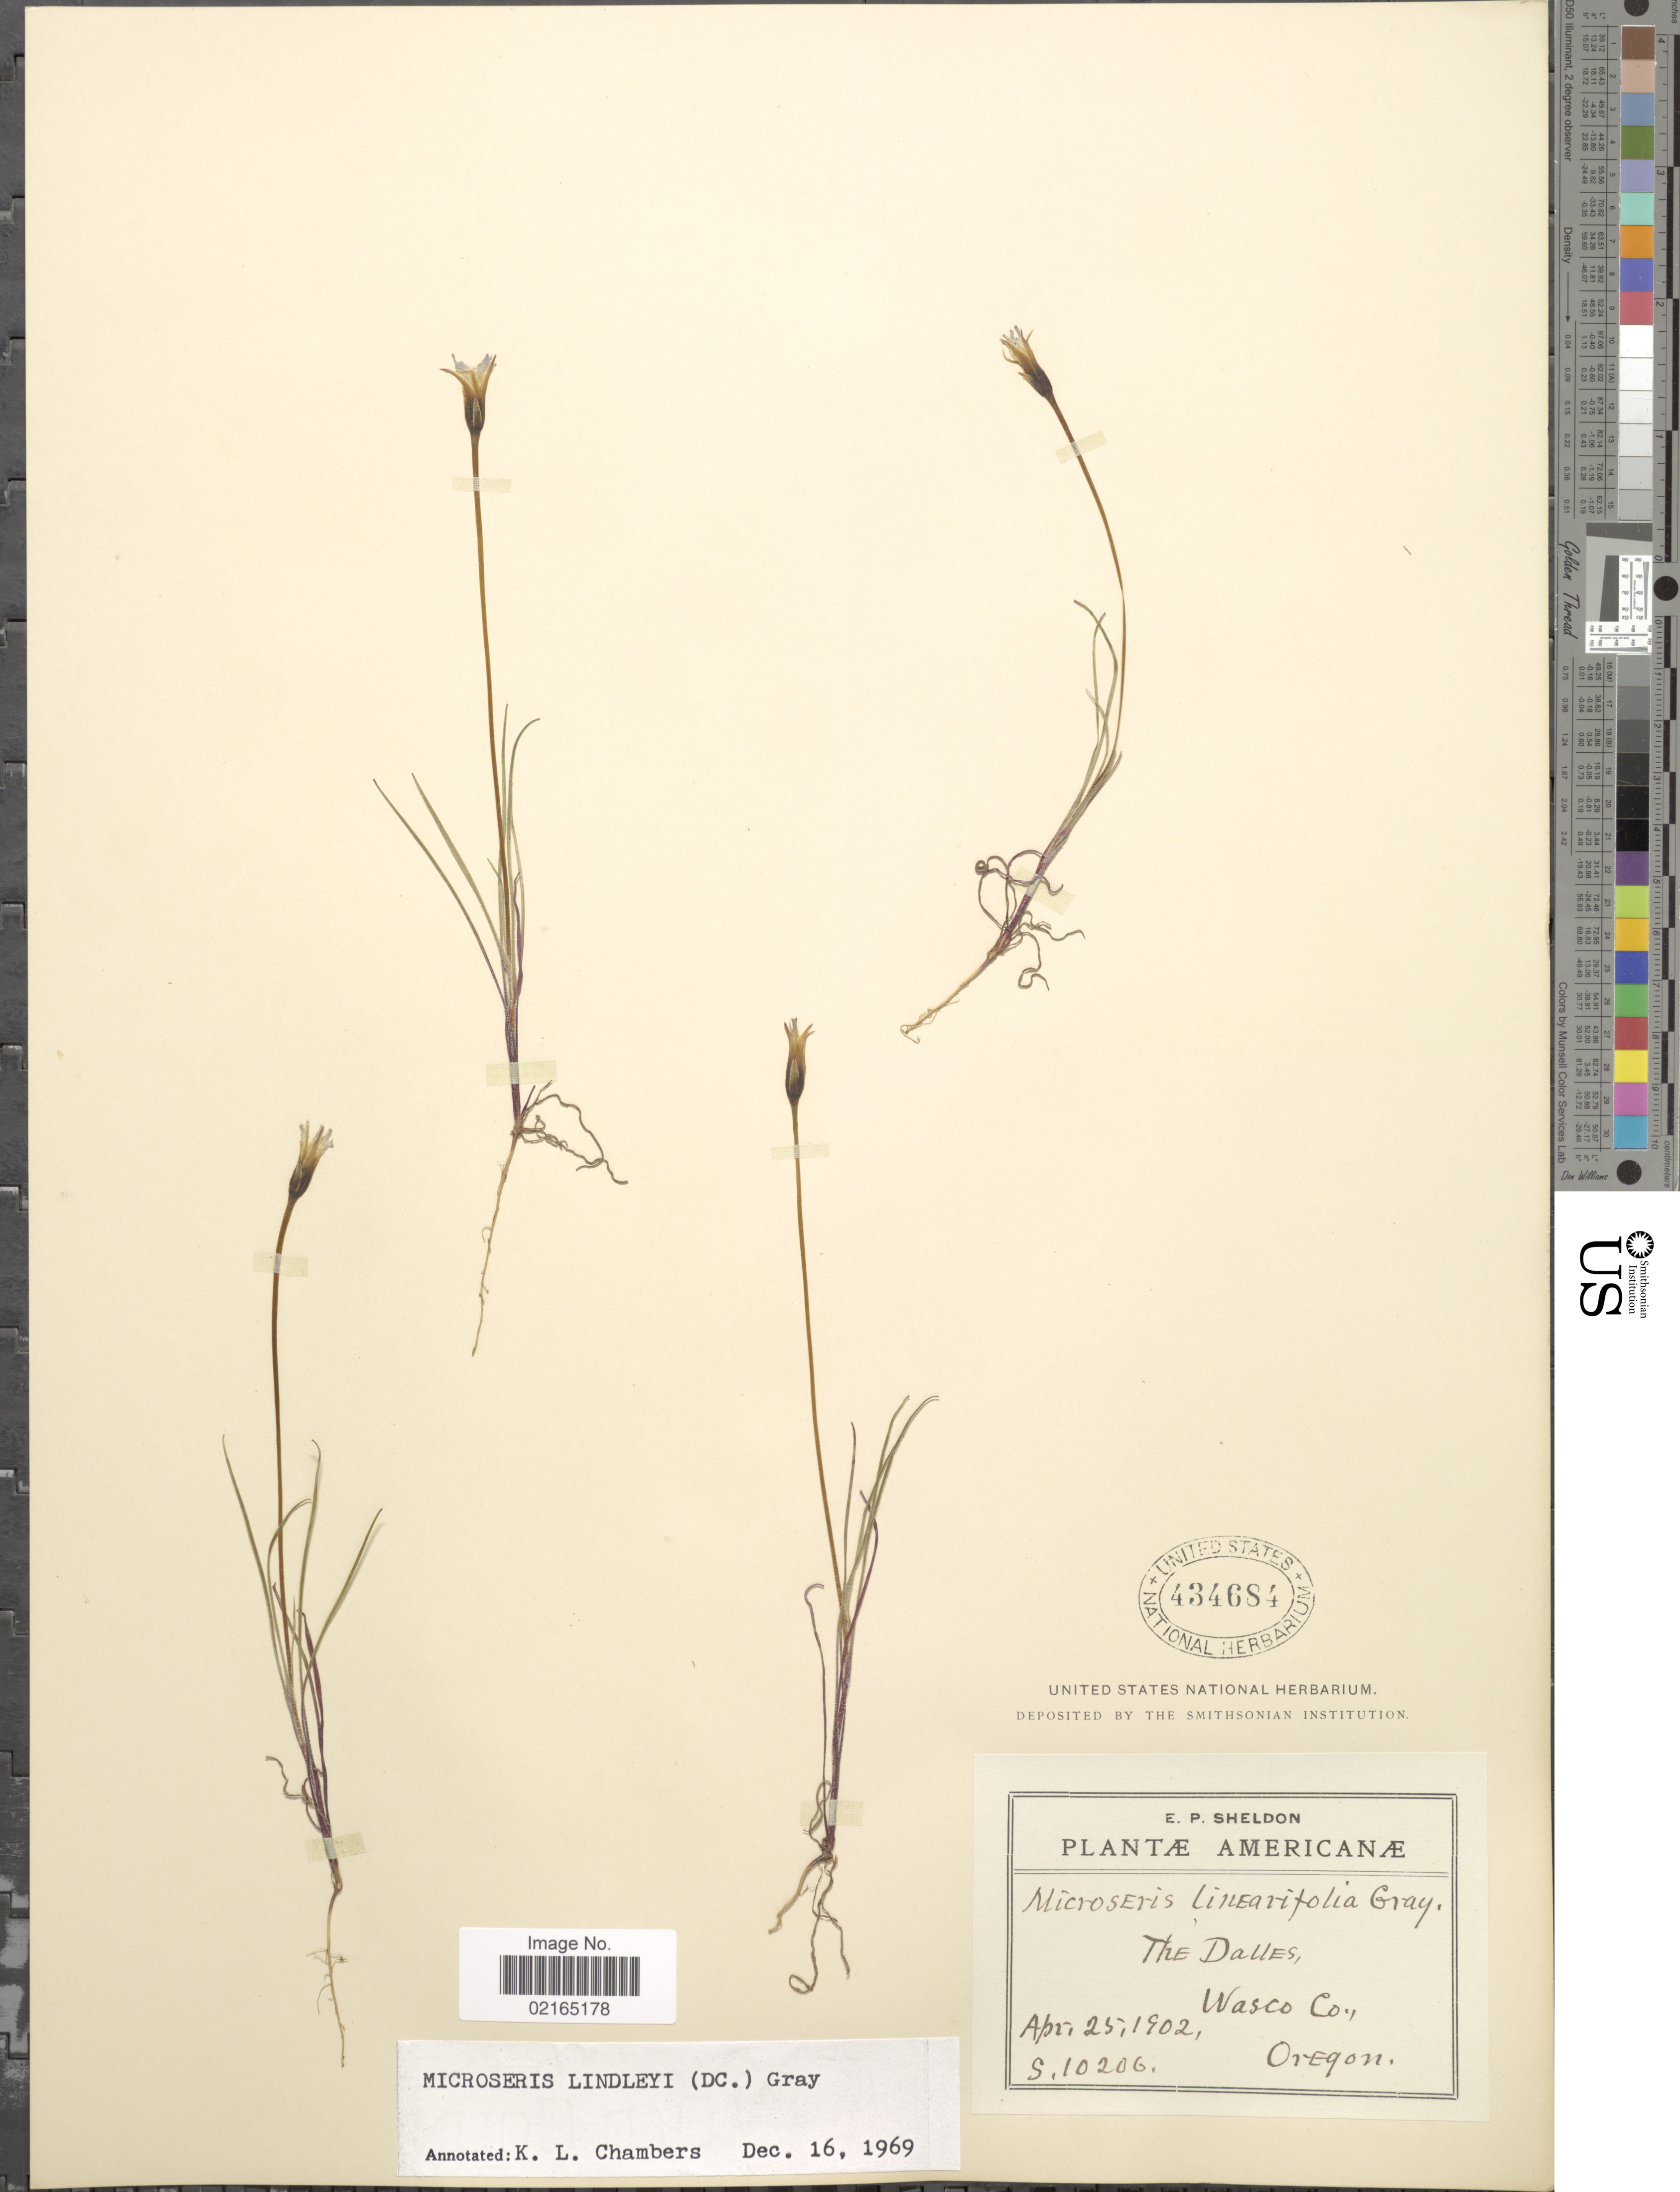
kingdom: Plantae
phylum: Tracheophyta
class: Magnoliopsida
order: Asterales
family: Asteraceae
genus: Uropappus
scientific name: Uropappus lindleyi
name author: (DC.) Nutt.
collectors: E. P. Sheldon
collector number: S.10206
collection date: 1902-04-25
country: United States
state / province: Oregon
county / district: Wasco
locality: The Dalles, Wasco Co.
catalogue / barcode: US 434684